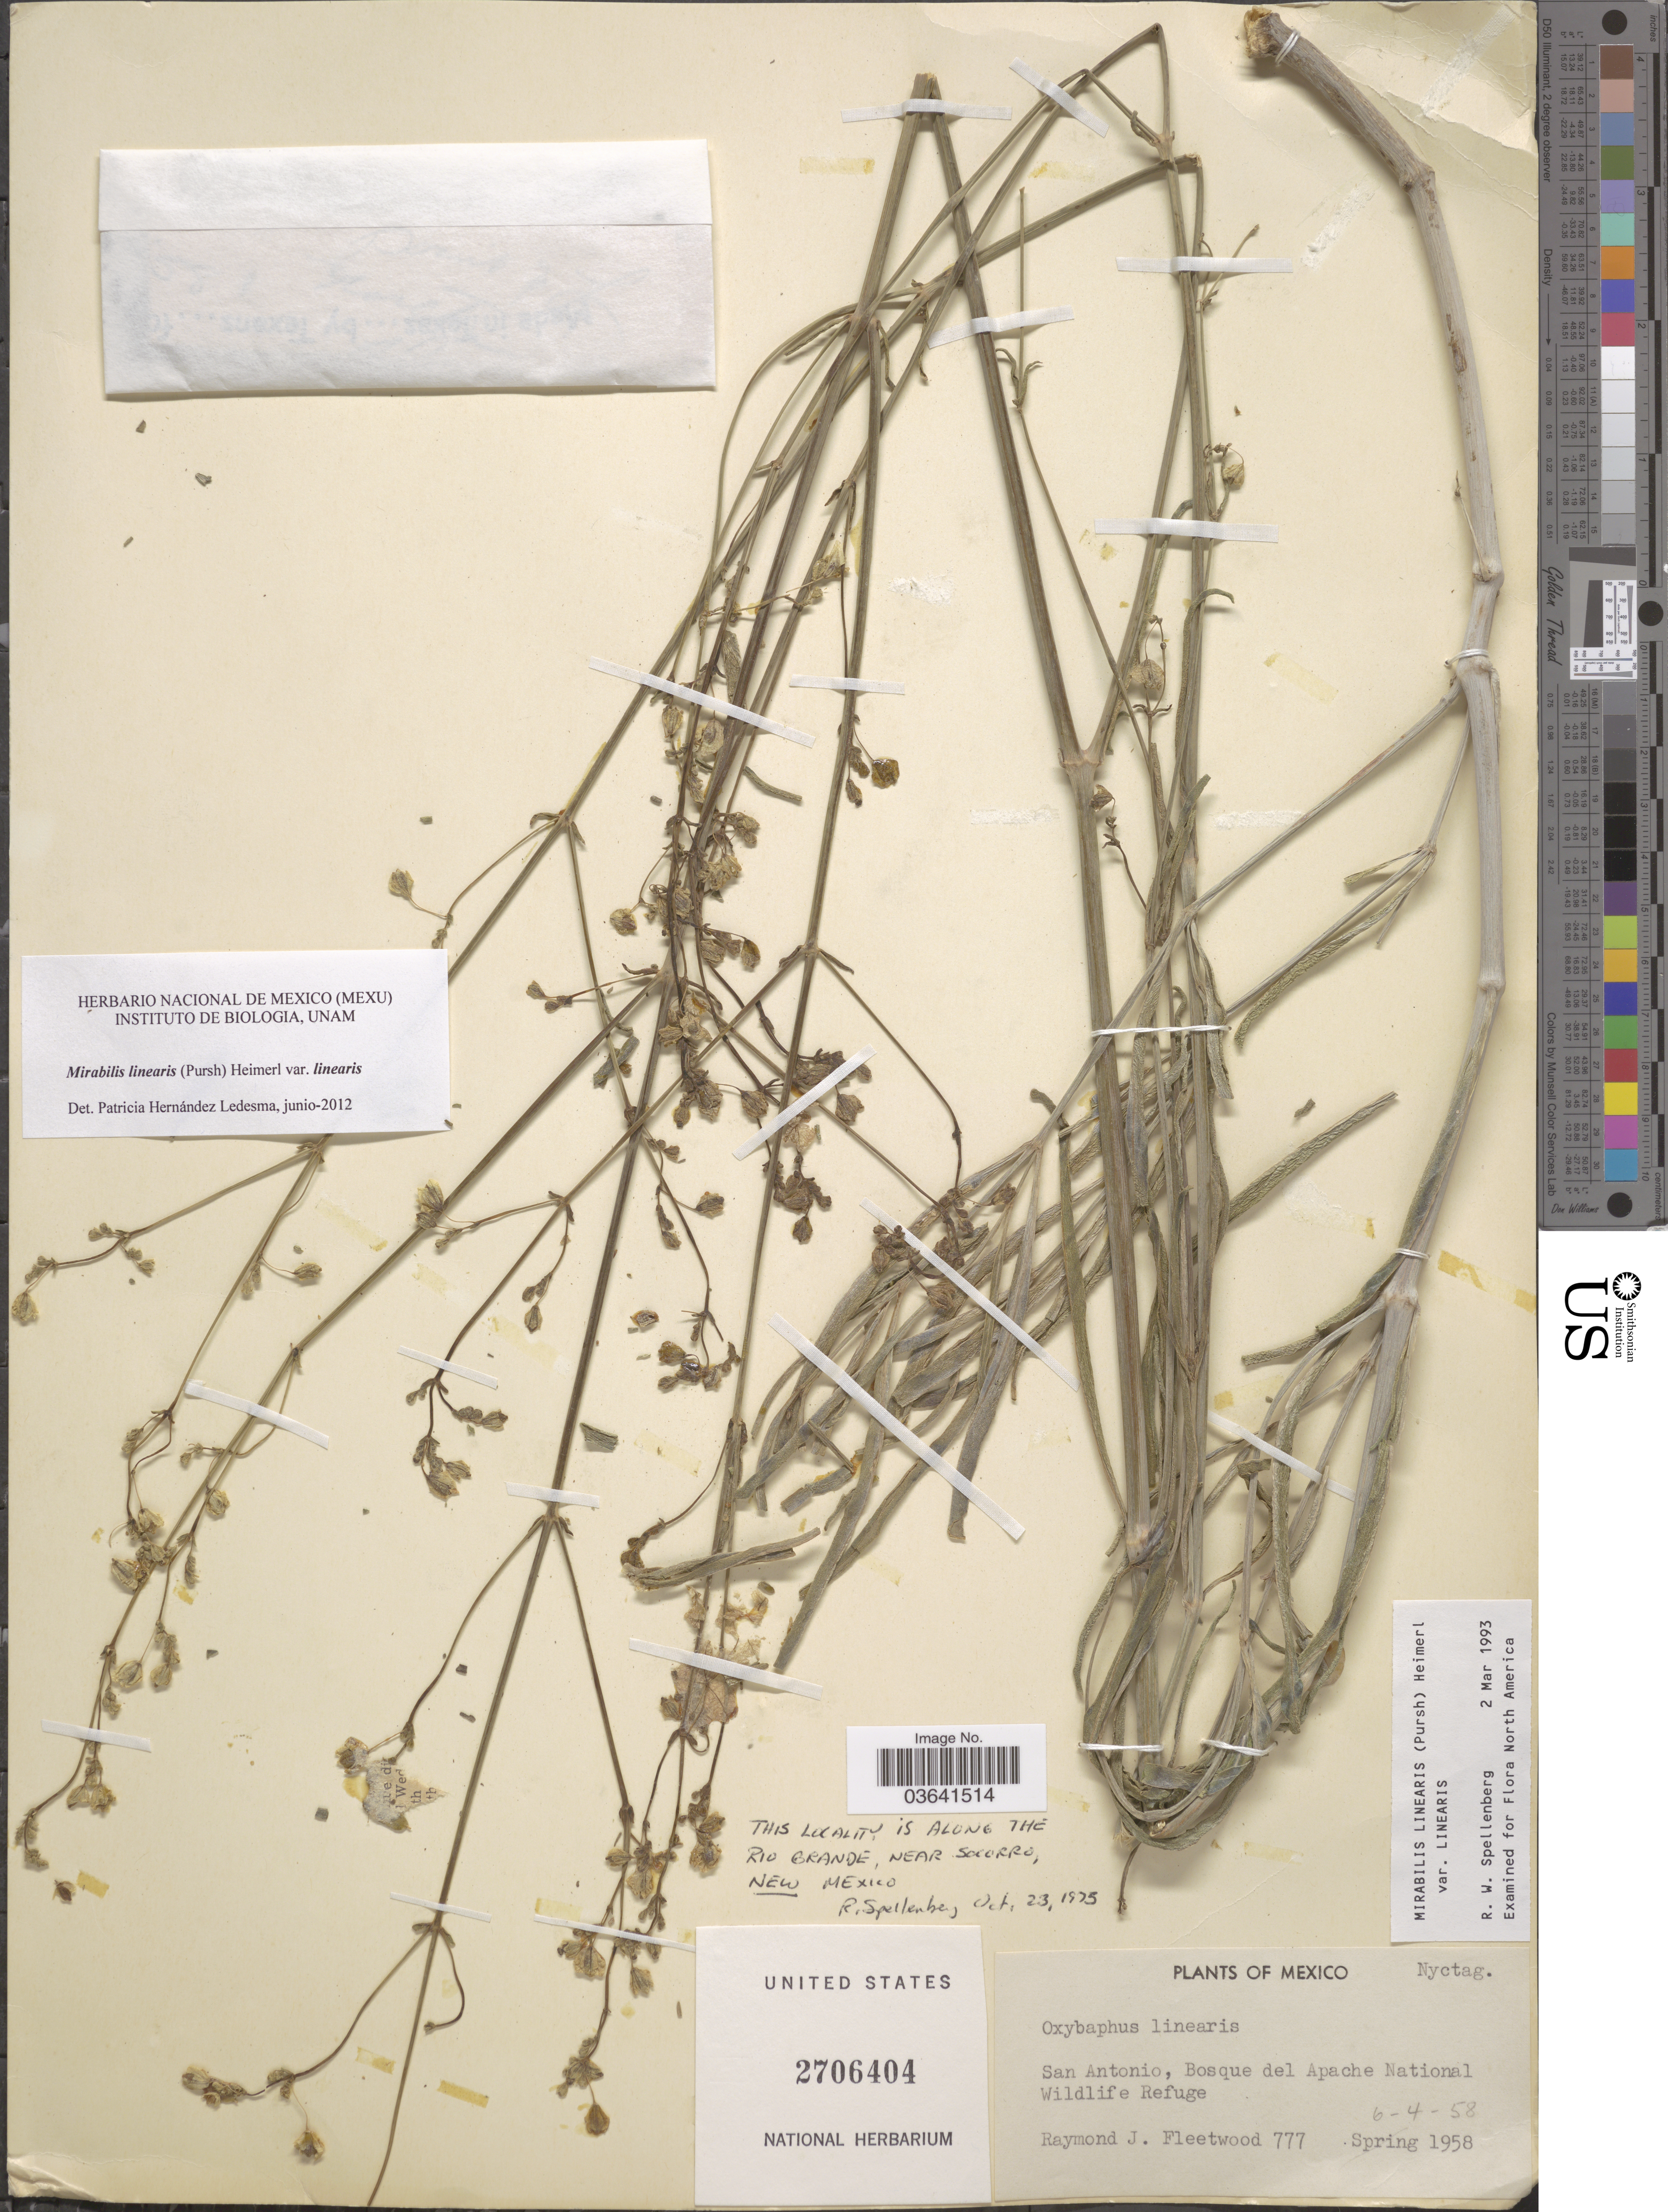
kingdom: Plantae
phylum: Tracheophyta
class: Magnoliopsida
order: Caryophyllales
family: Nyctaginaceae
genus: Mirabilis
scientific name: Mirabilis linearis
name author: (Pursh) Heimerl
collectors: R. J. Fleetwood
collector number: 777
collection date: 1958-04-06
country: United States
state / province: New Mexico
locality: San Antonio, Bosque del Apache National Wildlife Refuge.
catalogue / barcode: US 2706404